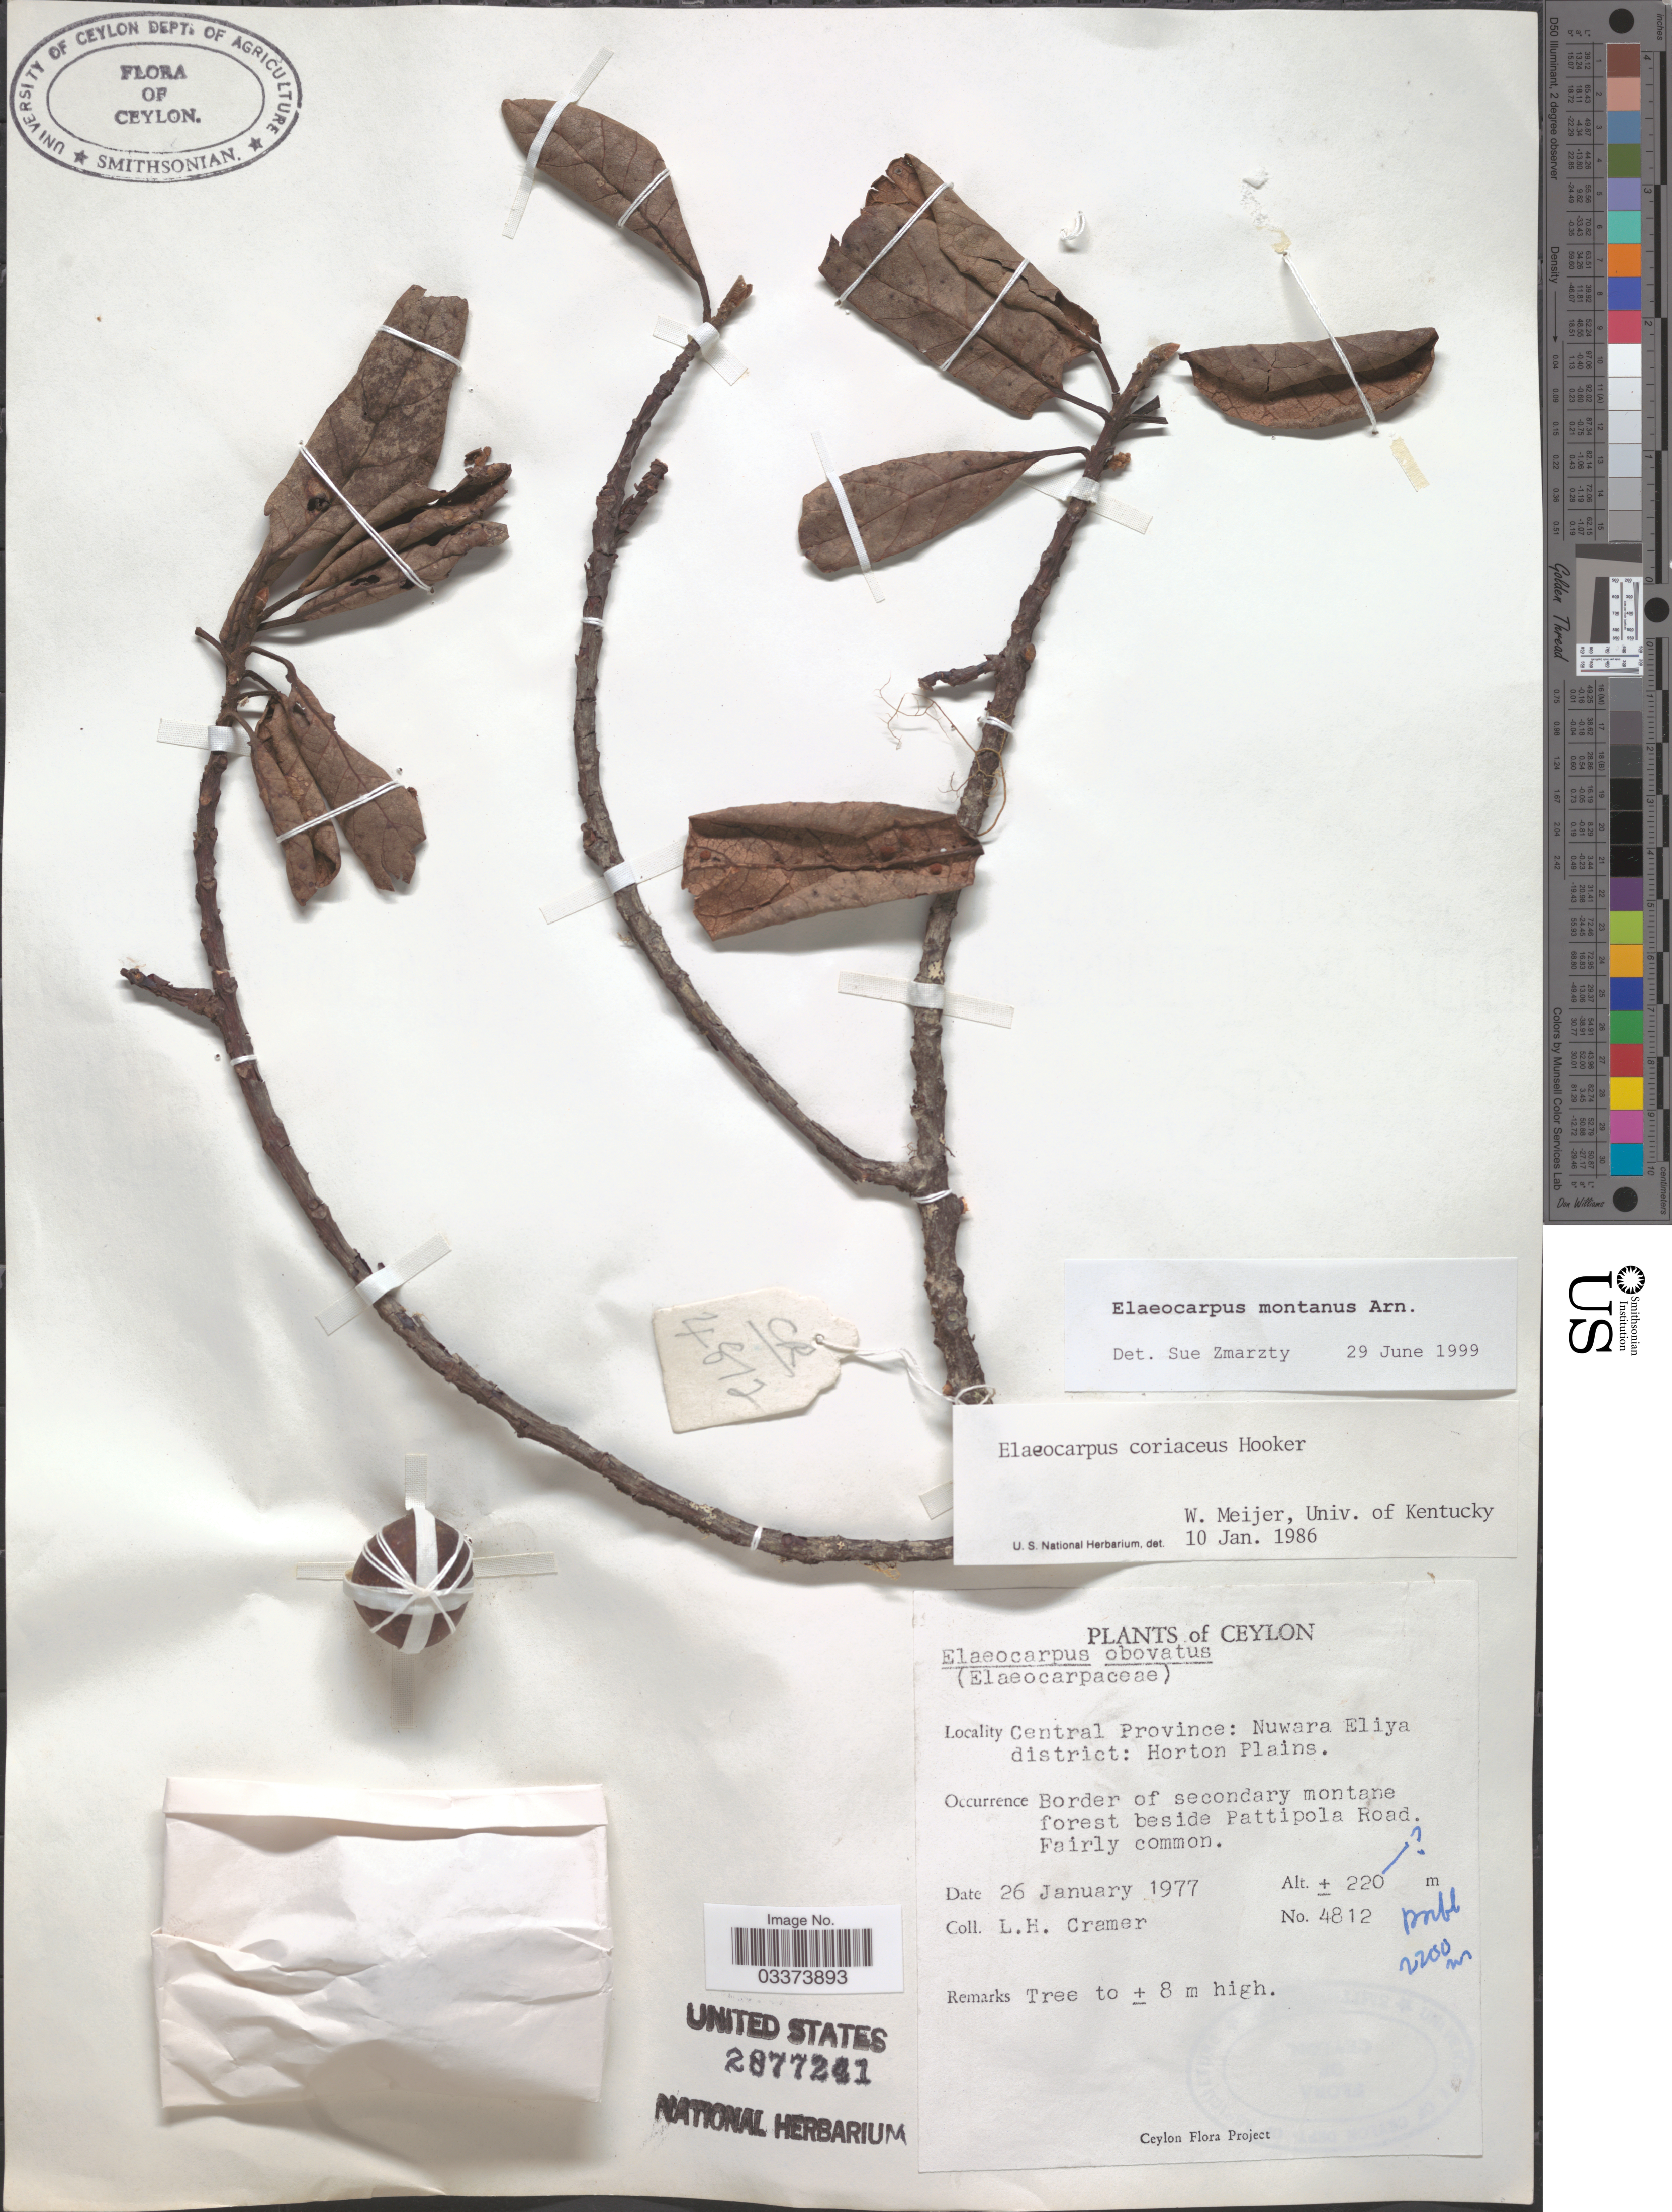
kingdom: Plantae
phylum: Tracheophyta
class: Magnoliopsida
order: Oxalidales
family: Elaeocarpaceae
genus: Elaeocarpus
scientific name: Elaeocarpus montanus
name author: Thwaites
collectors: L. H. Cramer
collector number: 4812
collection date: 1977-01-26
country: Sri Lanka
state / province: Central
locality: Ceylon. Nuwara Eliya district: Horton Plains. Beside Pattipola Road.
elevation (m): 220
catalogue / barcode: US 2877241